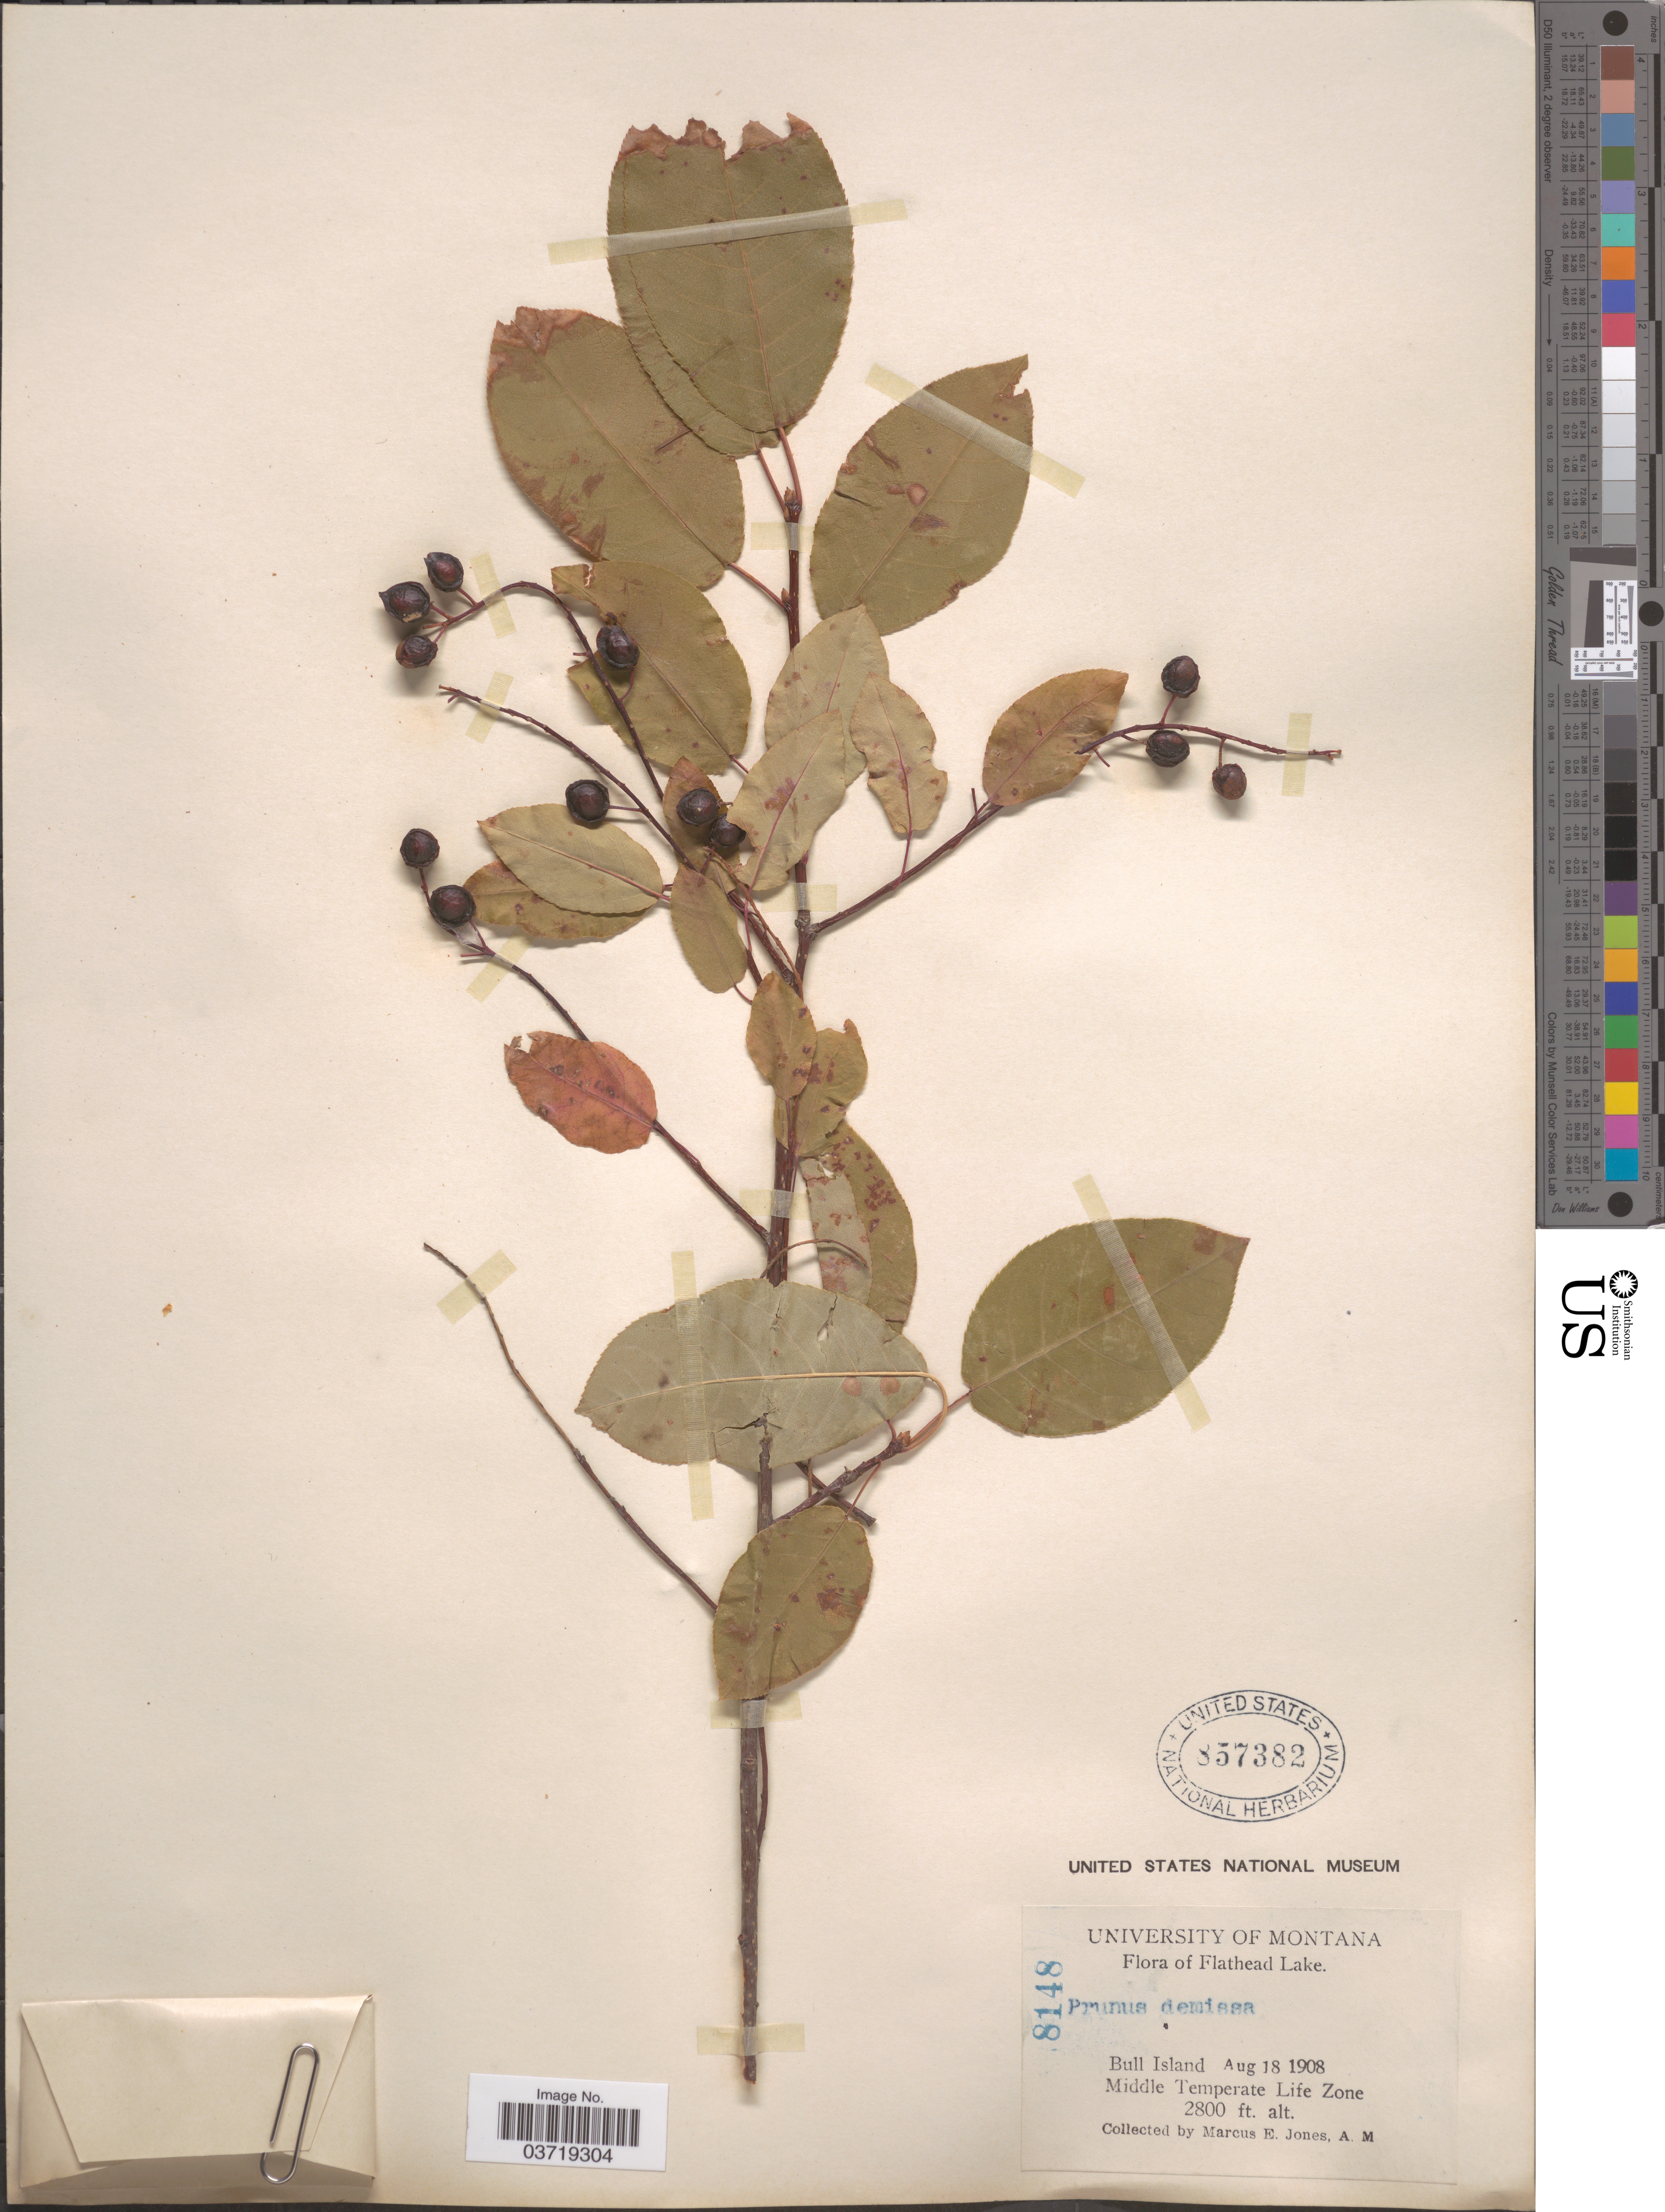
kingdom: Plantae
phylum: Tracheophyta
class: Magnoliopsida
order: Rosales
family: Rosaceae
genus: Prunus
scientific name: Prunus virginiana var. demissa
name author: (Nutt.) Torr.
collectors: M. E. Jones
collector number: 8148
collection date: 1908-08-18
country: United States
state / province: Montana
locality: Flathead Lake. Bull Island. Middle Temperate Life Zone.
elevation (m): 853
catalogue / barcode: US 857382